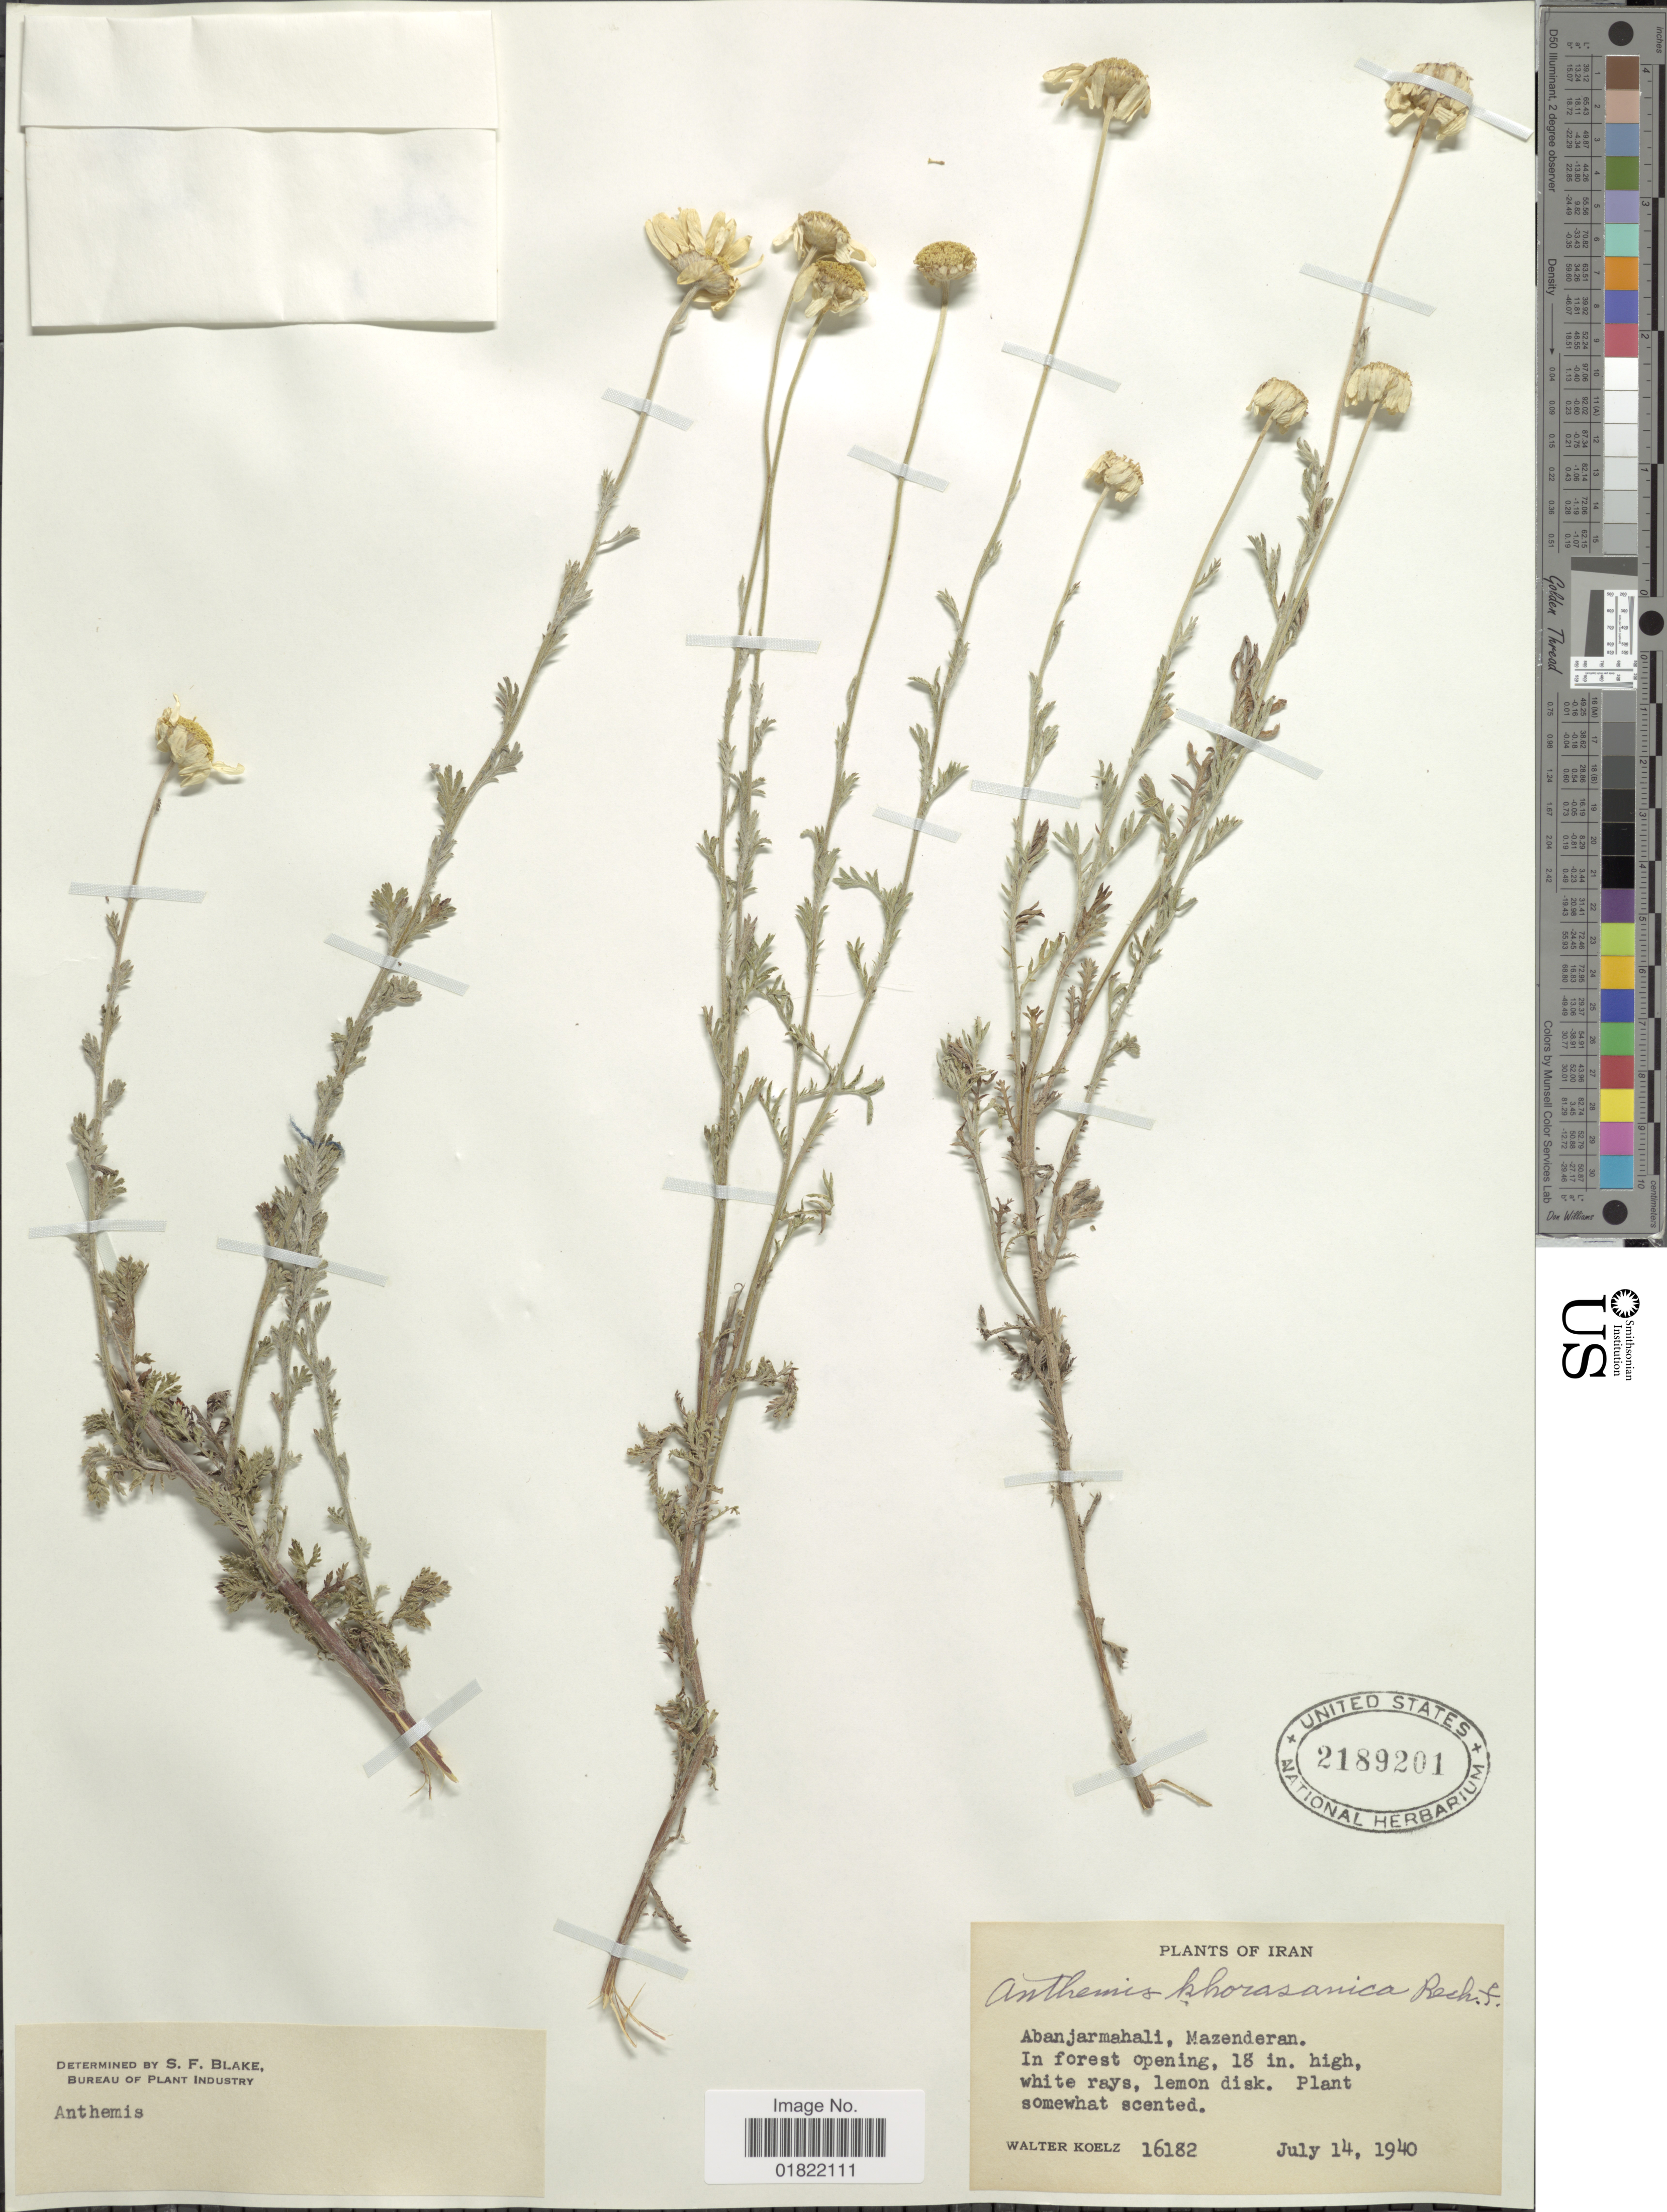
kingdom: Plantae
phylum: Tracheophyta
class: Magnoliopsida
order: Asterales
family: Asteraceae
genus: Anthemis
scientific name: Anthemis khorasanica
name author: Rech. f.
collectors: W. N. Koelz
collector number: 16182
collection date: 1940-07-14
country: Iran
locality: Abanjarmahali, Mazenderan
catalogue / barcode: US 2189201